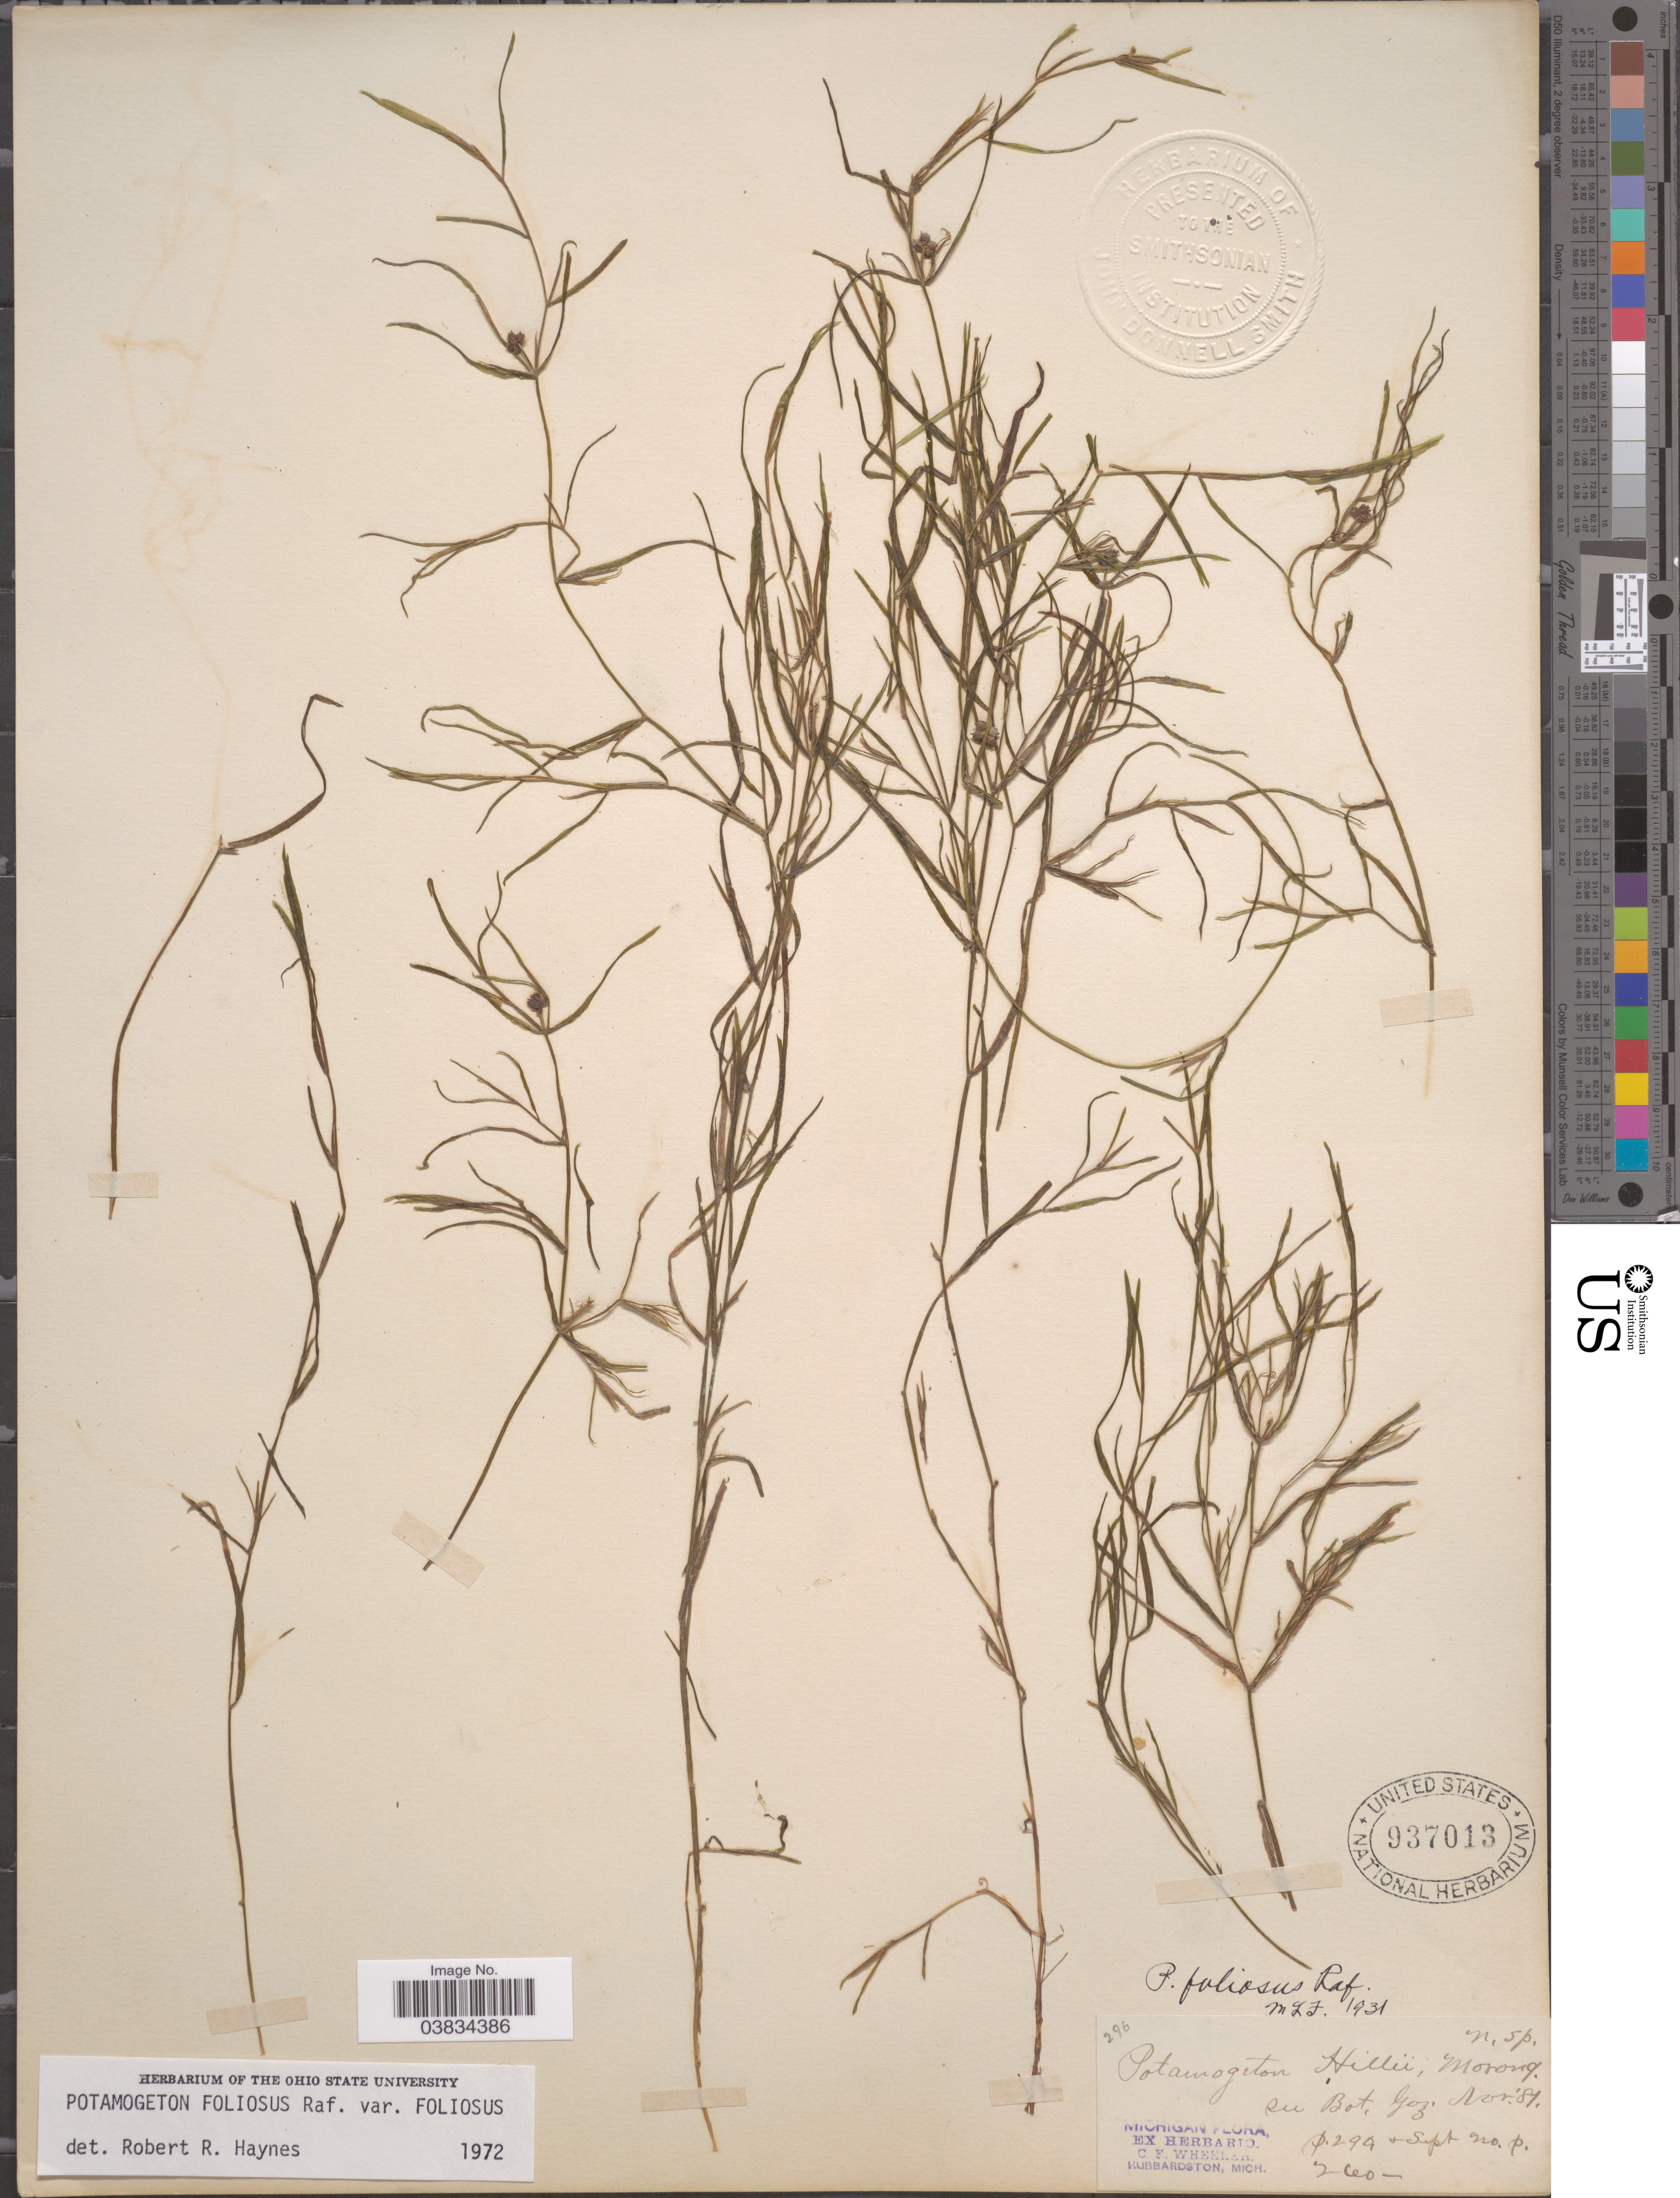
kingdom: Plantae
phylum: Tracheophyta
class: Liliopsida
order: Alismatales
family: Potamogetonaceae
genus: Potamogeton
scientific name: Potamogeton foliosus var. foliosus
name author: Raf.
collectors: C. Wheeler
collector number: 296?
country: United States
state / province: Michigan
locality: Hubbardston.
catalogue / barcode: US 937013